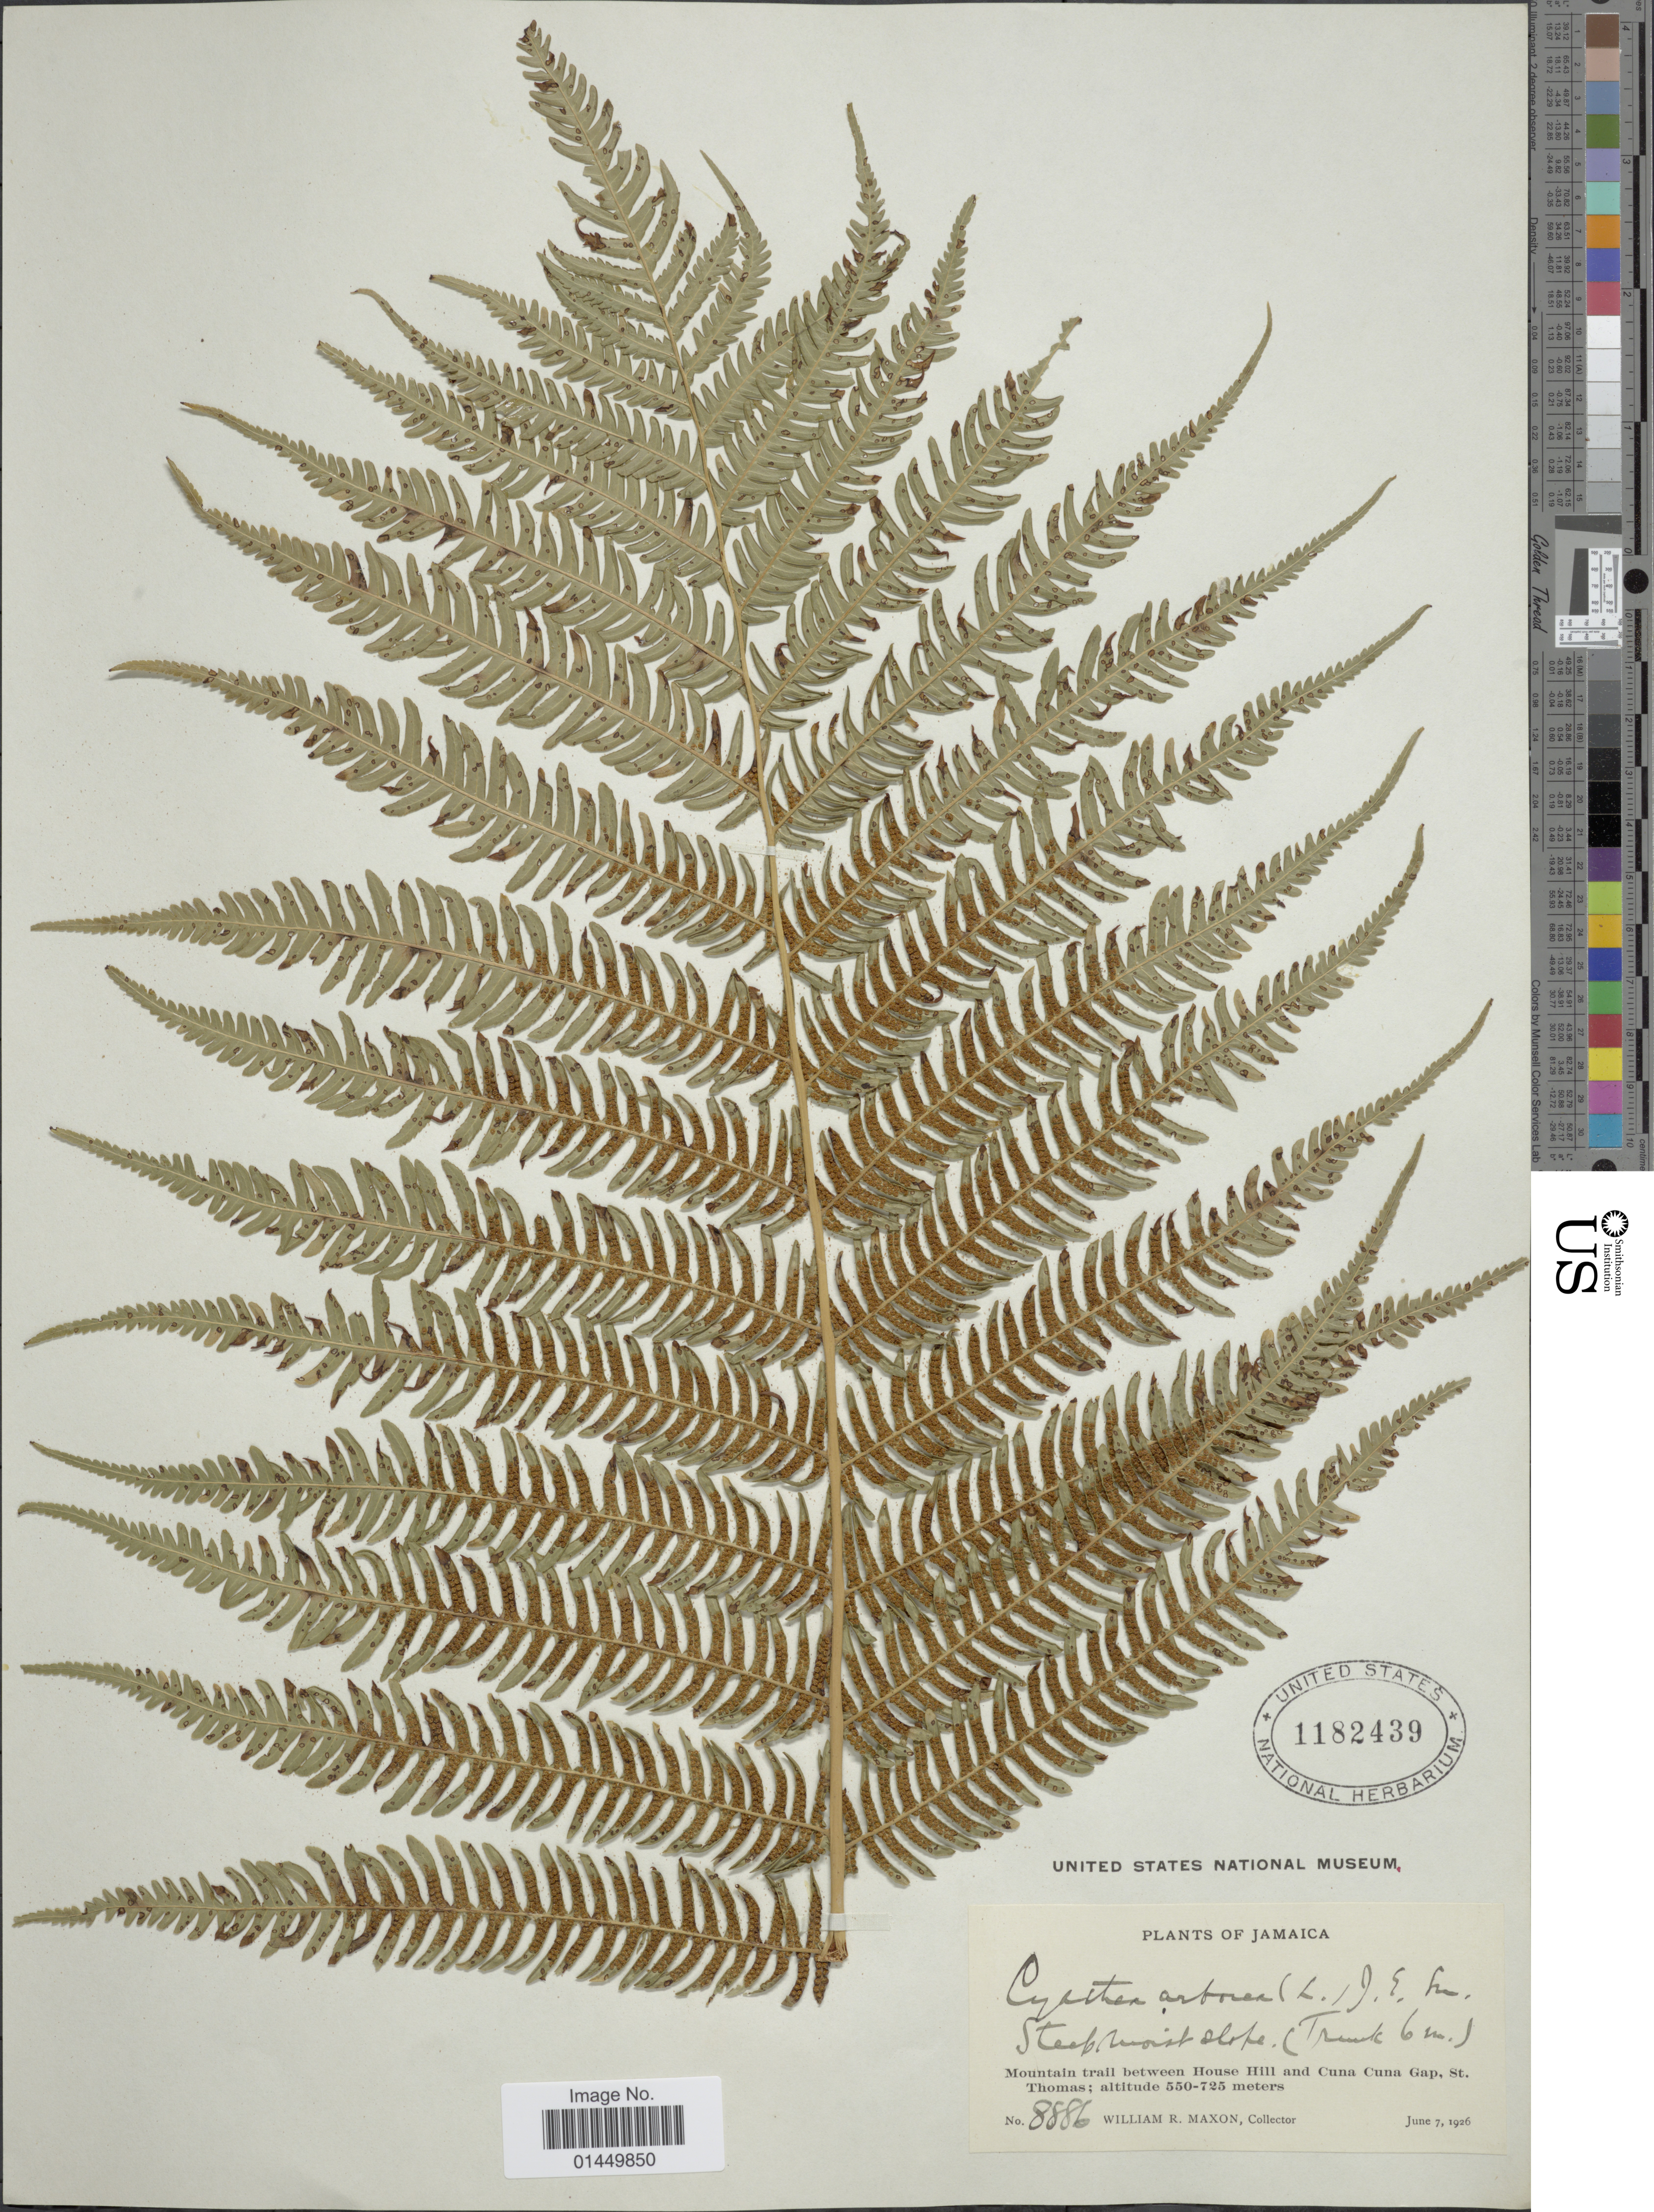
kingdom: Plantae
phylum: Tracheophyta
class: Polypodiopsida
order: Cyatheales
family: Cyatheaceae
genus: Cyathea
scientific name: Cyathea arborea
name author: (L.) Sm.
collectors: W. R. Maxon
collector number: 8886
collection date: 1926-06-07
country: Jamaica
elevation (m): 550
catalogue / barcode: US 1182439